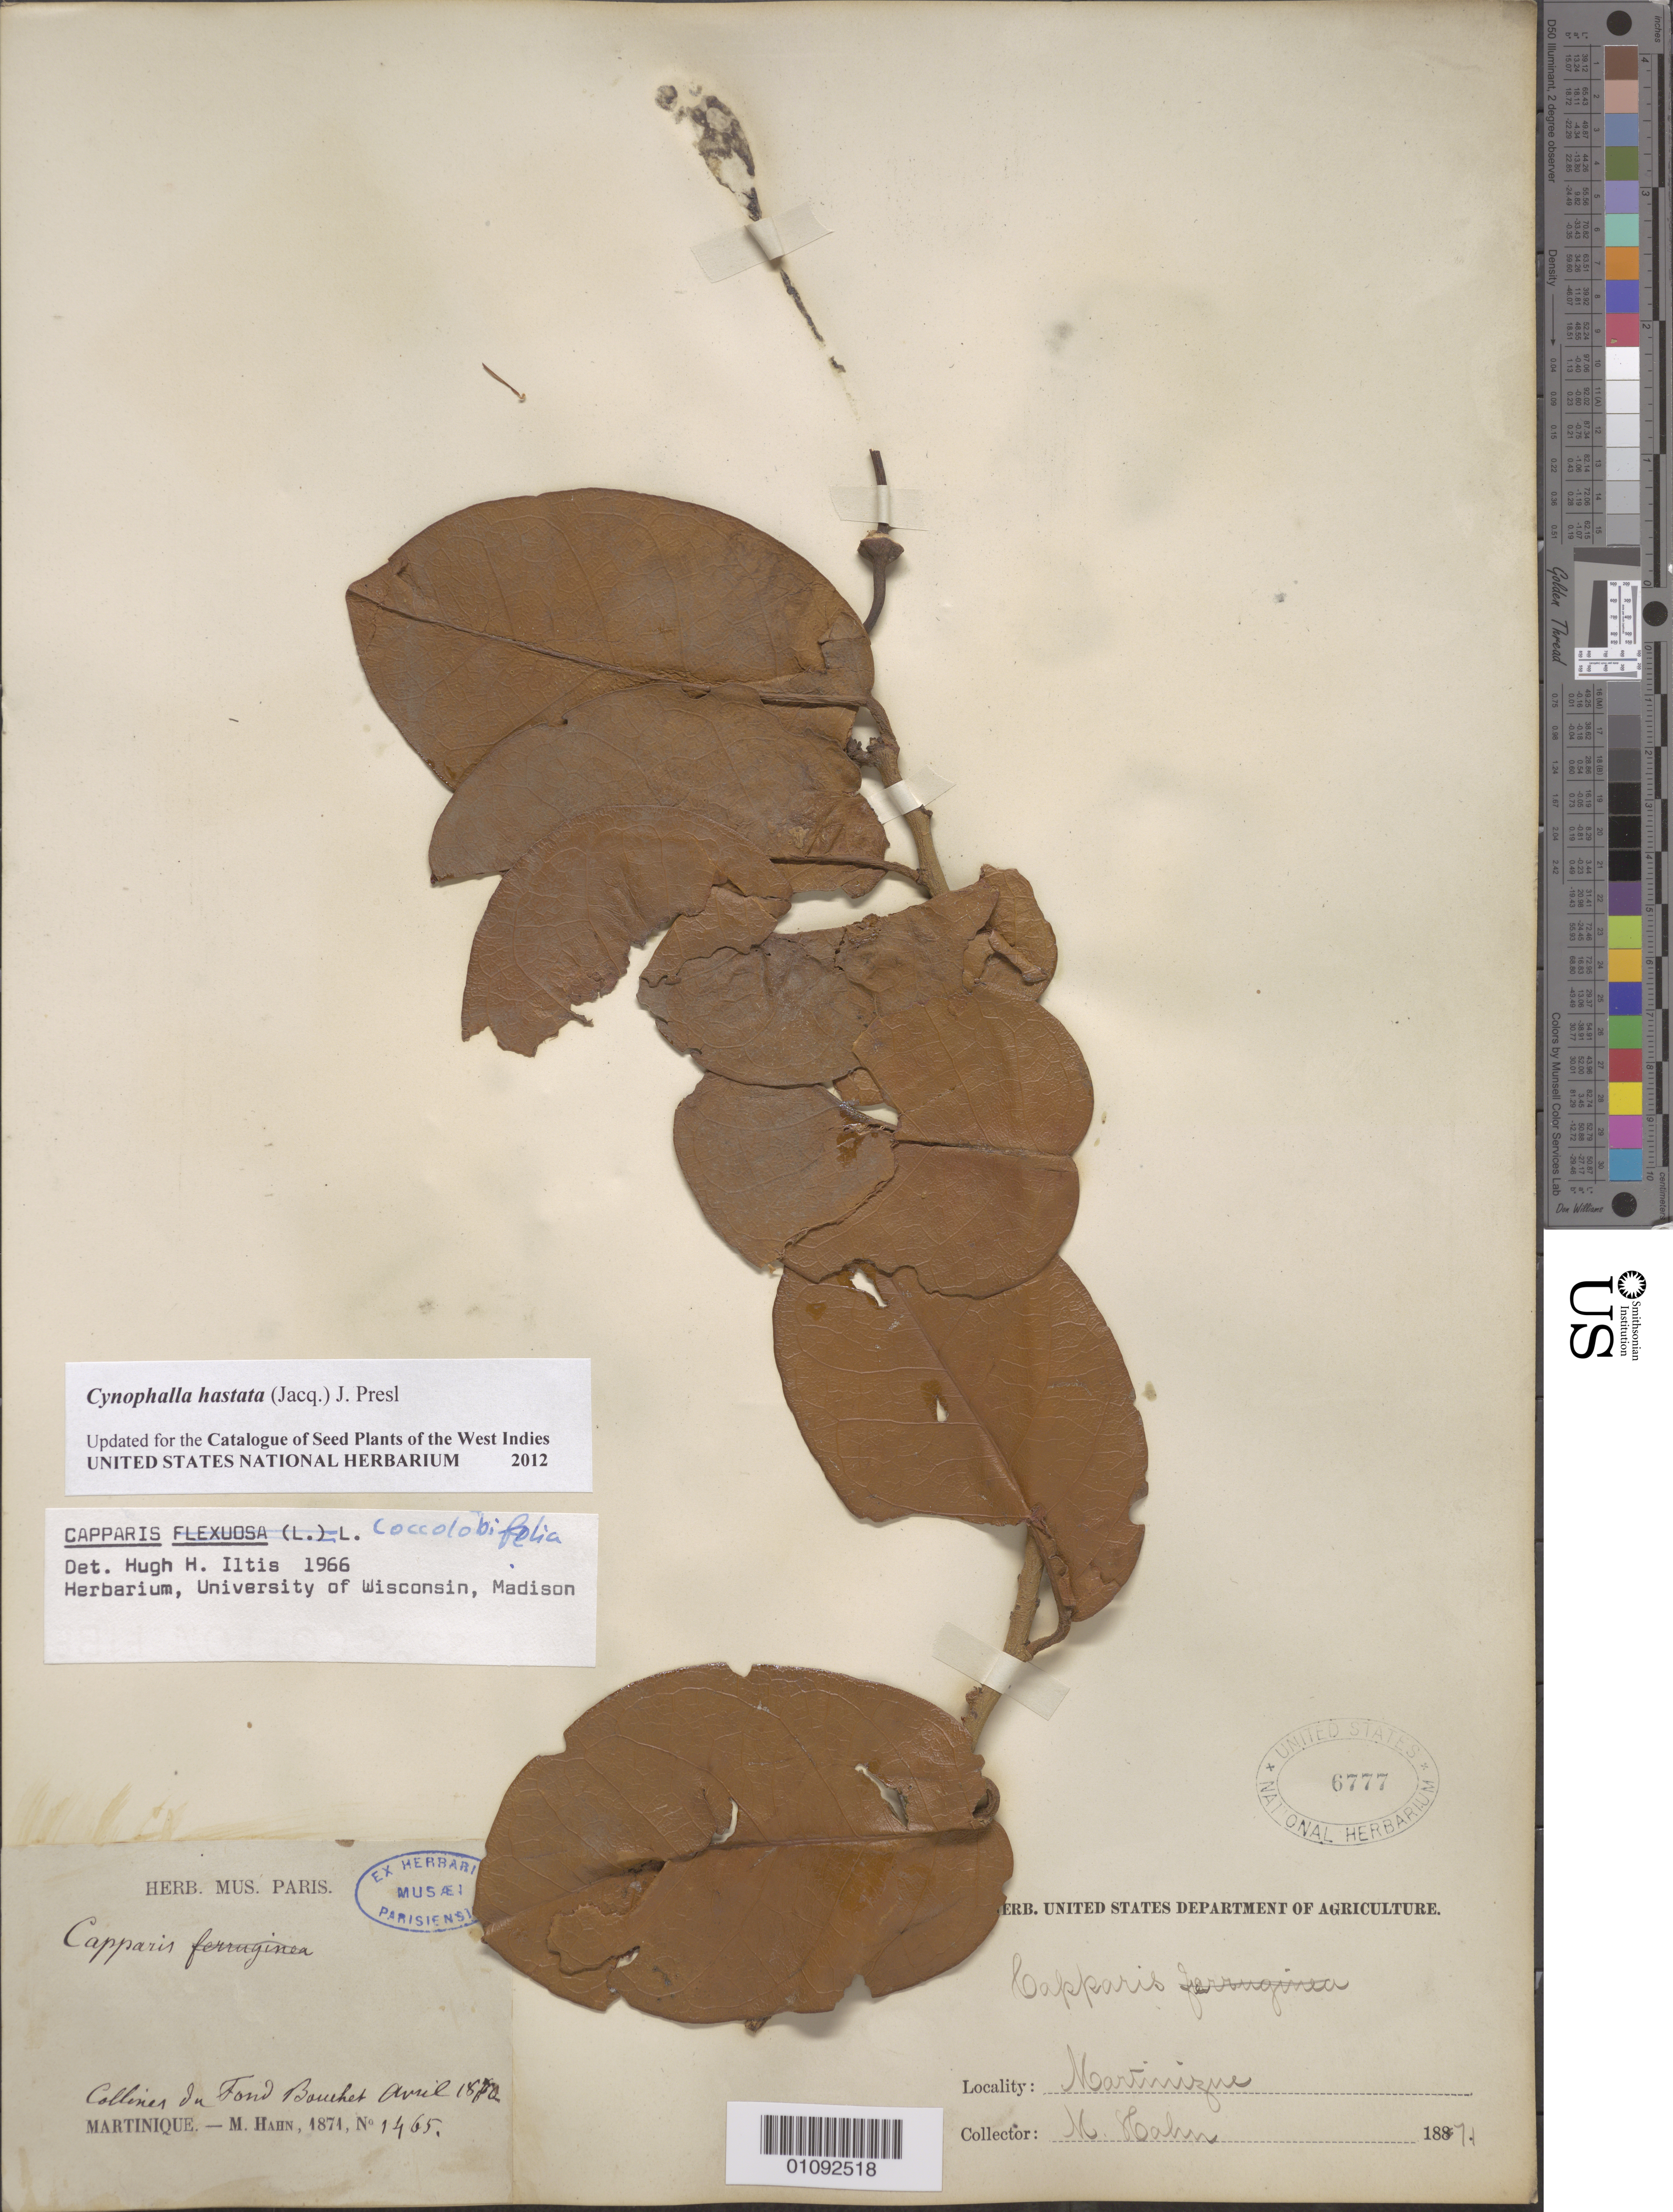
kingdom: Plantae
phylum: Tracheophyta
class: Magnoliopsida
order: Brassicales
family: Capparaceae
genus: Cynophalla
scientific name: Cynophalla hastata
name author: (Jacq.) J. Presl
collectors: M. Hahn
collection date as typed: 1871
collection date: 1871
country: Martinique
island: Martinique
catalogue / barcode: US 6777